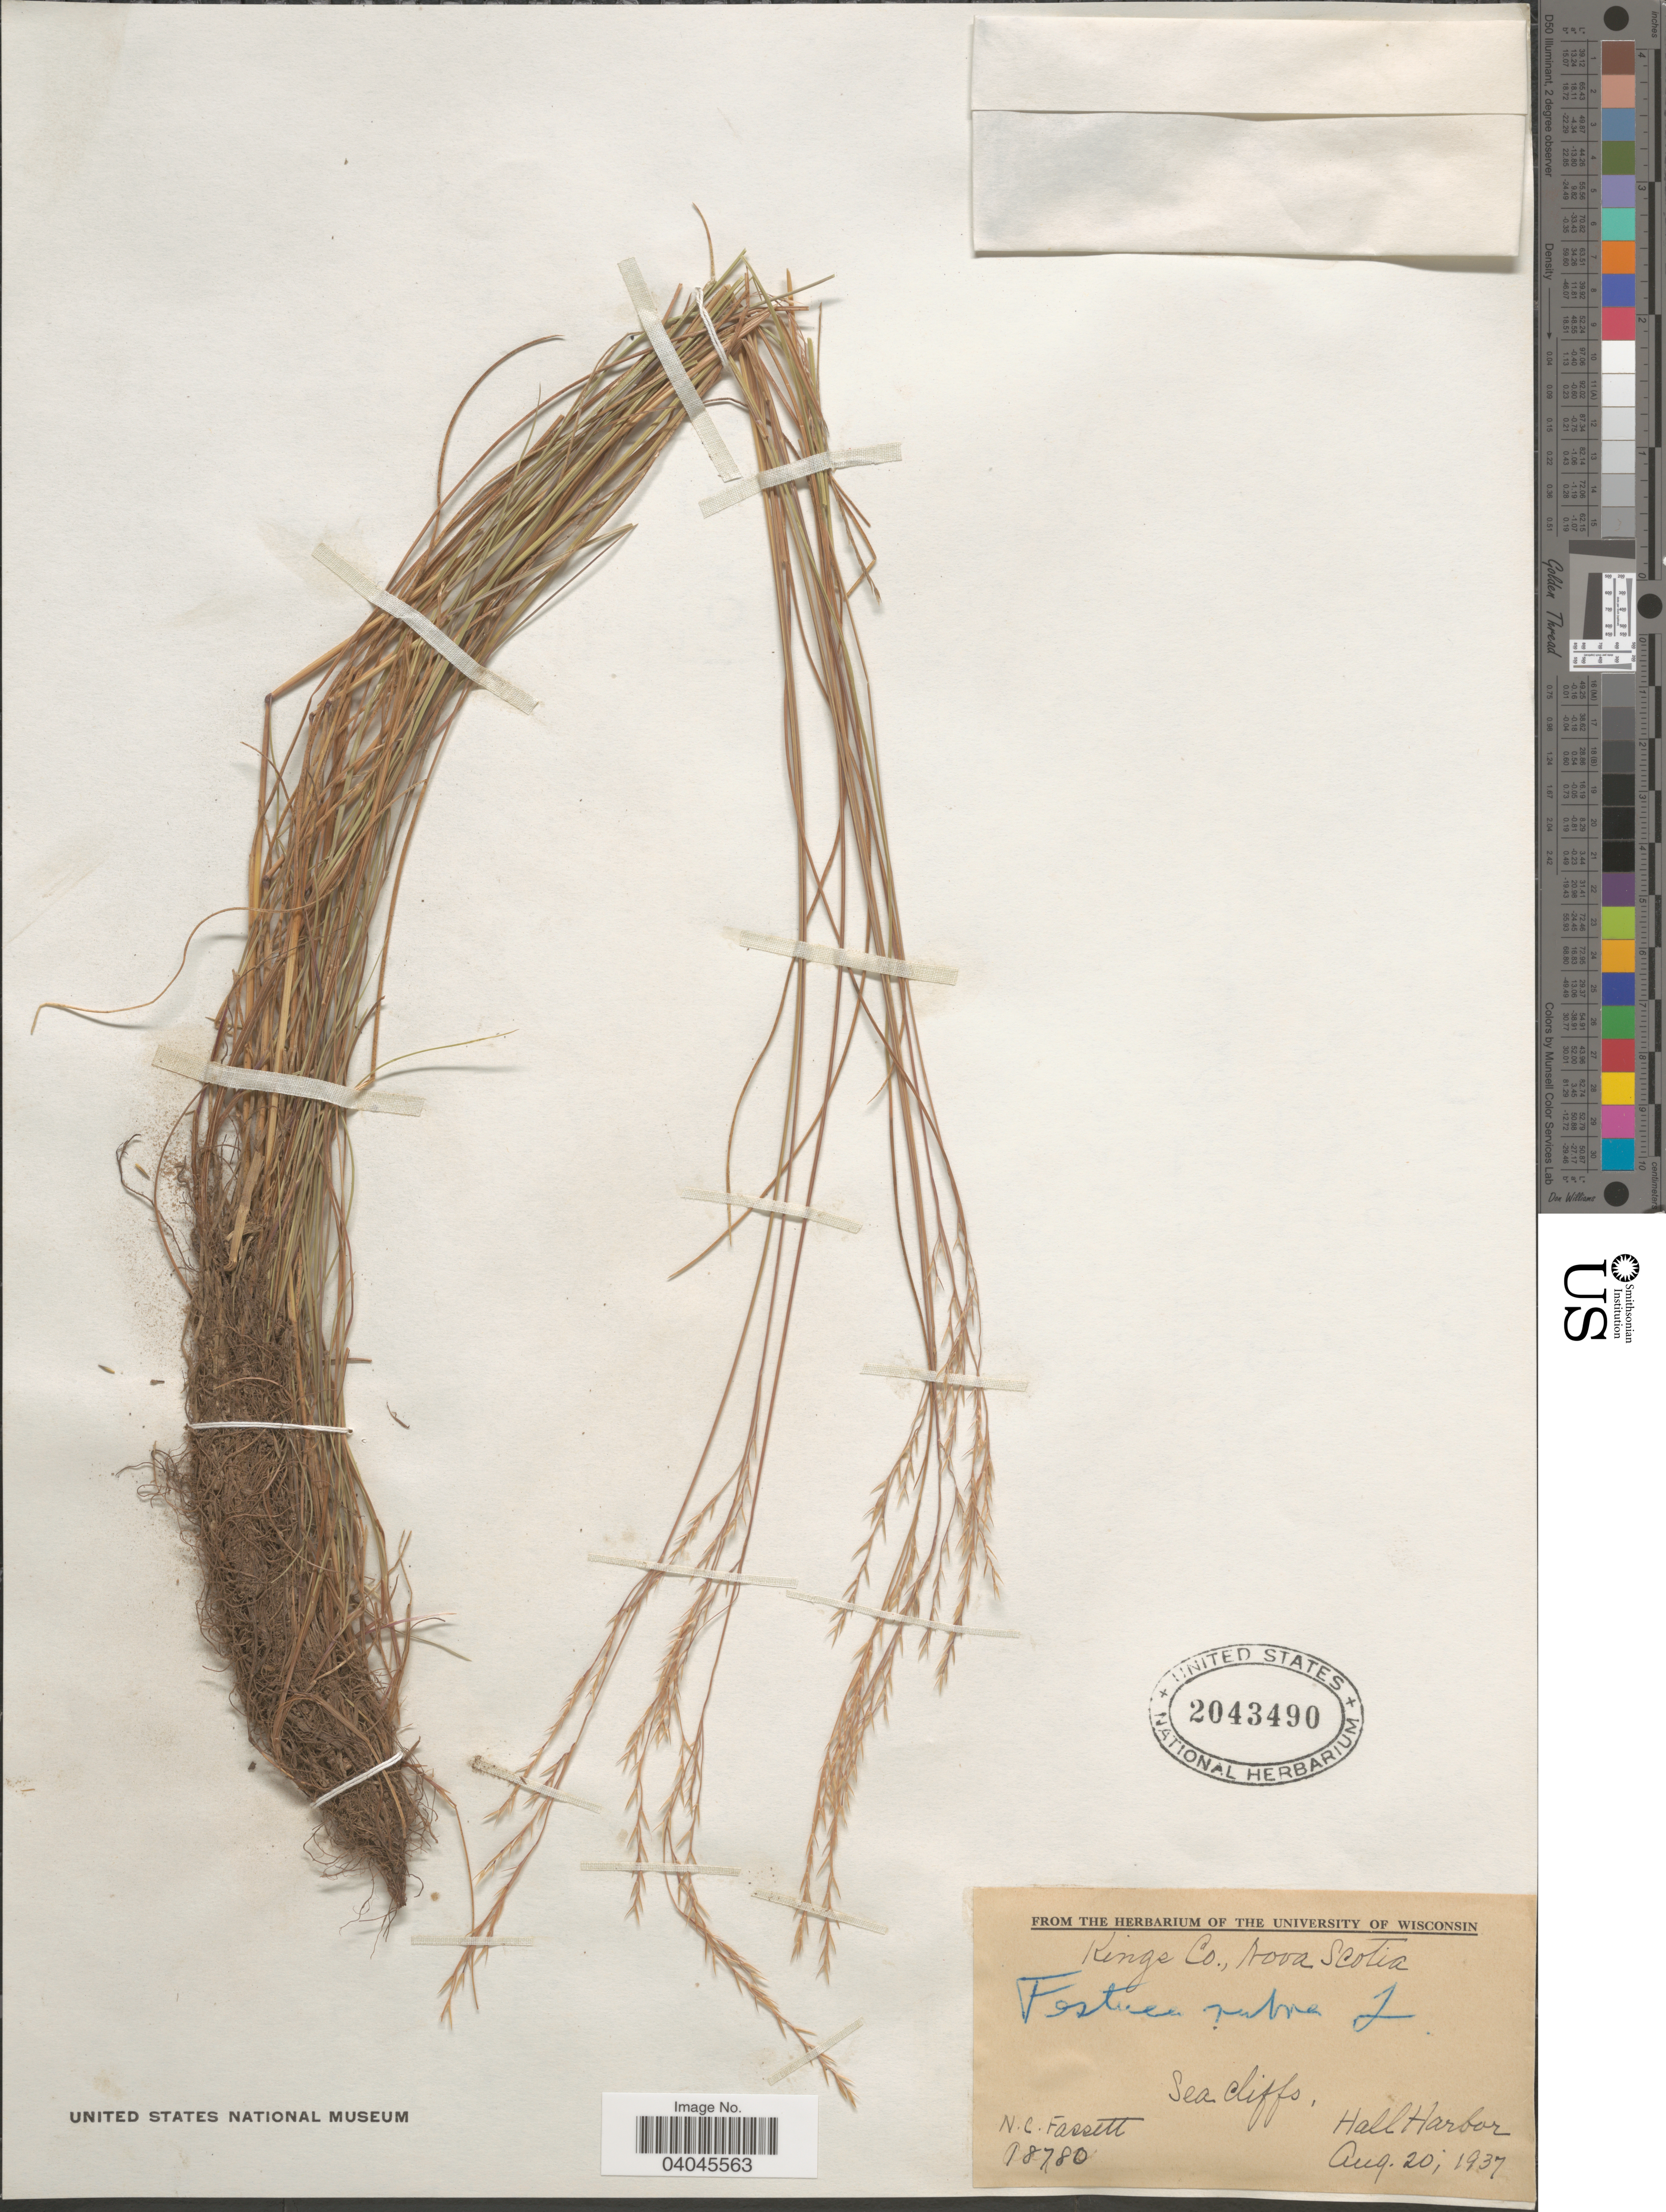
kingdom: Plantae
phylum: Tracheophyta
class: Liliopsida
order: Poales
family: Poaceae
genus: Festuca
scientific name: Festuca rubra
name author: L.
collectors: N. C. Fassett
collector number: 18780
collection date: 1937-08-20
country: Canada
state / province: Nova Scotia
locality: Kings Co. Hall Harbor.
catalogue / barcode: US 2043490